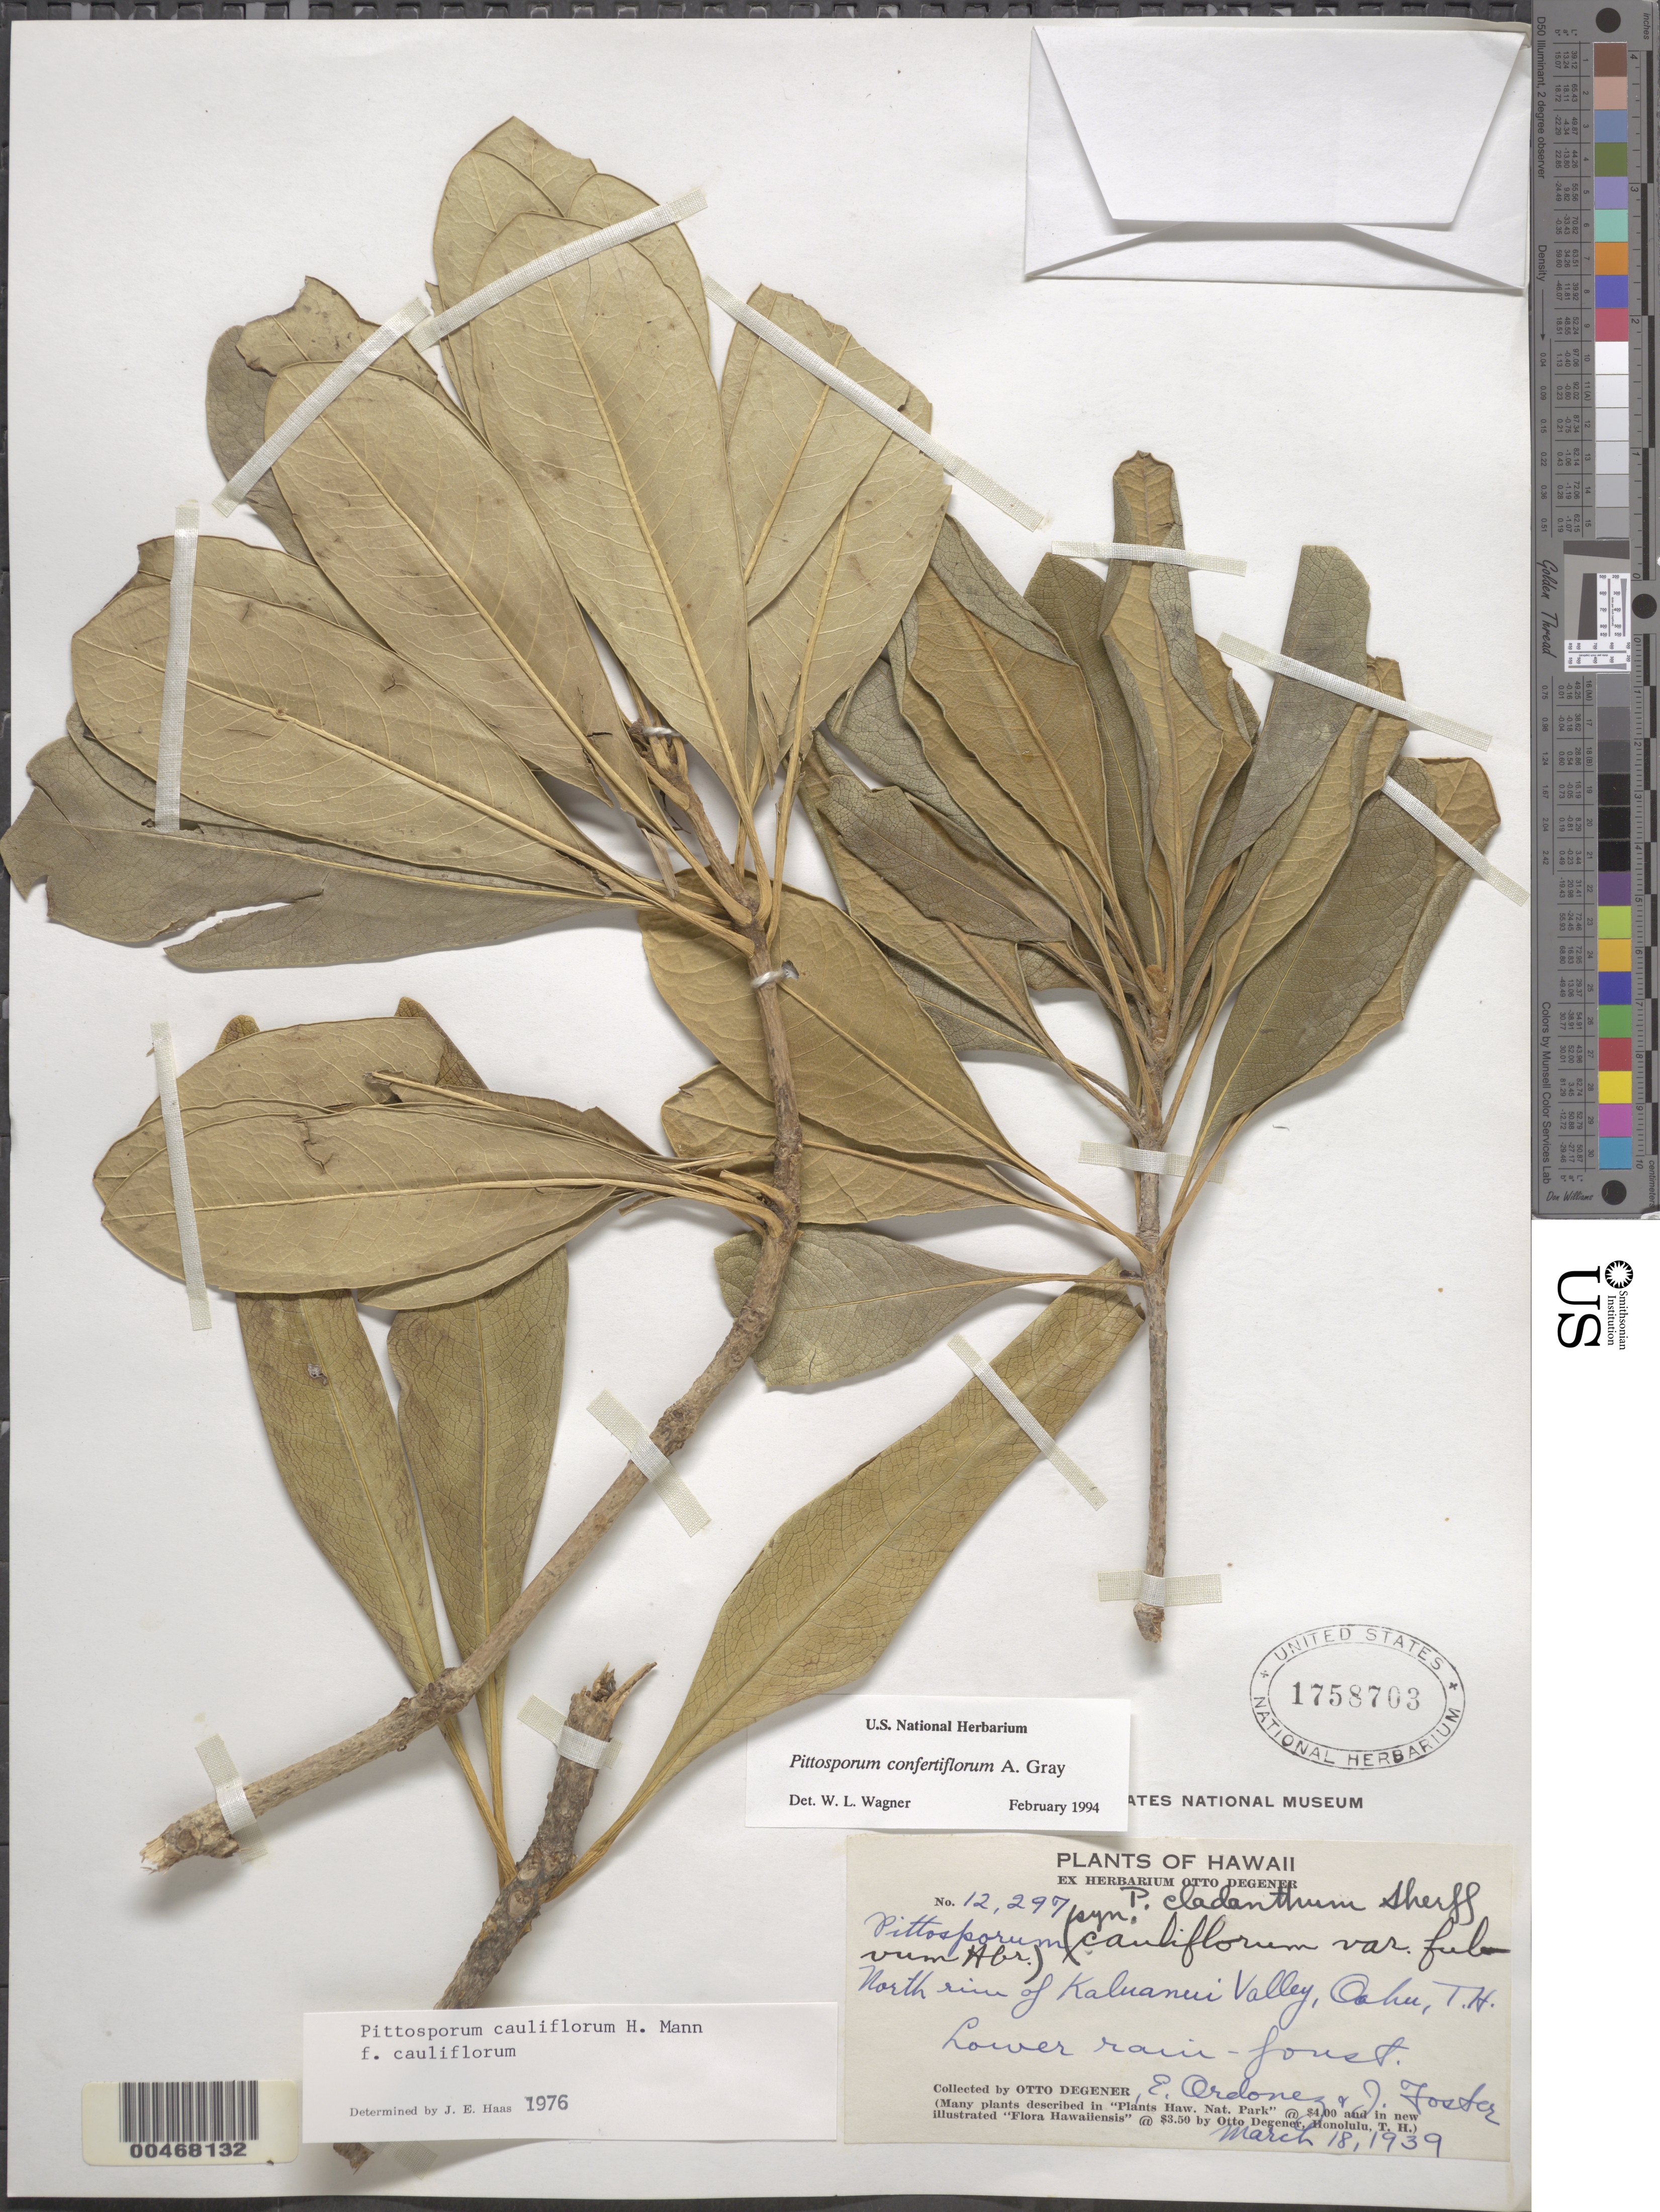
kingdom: Plantae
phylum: Tracheophyta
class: Magnoliopsida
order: Apiales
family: Pittosporaceae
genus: Pittosporum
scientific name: Pittosporum confertiflorum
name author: A. Gray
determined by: Wagner, W. L., (BOT), Smithsonian Institution - National Museum of Natural History (UNITED STATES)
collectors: O. Degener, E. Ordonez & J. Foster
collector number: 12297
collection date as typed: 18 Mar 1939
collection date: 1939-03-18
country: United States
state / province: Hawaii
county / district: Honolulu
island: Oahu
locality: North rim of Kaluanui Valley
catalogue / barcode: US 1758703